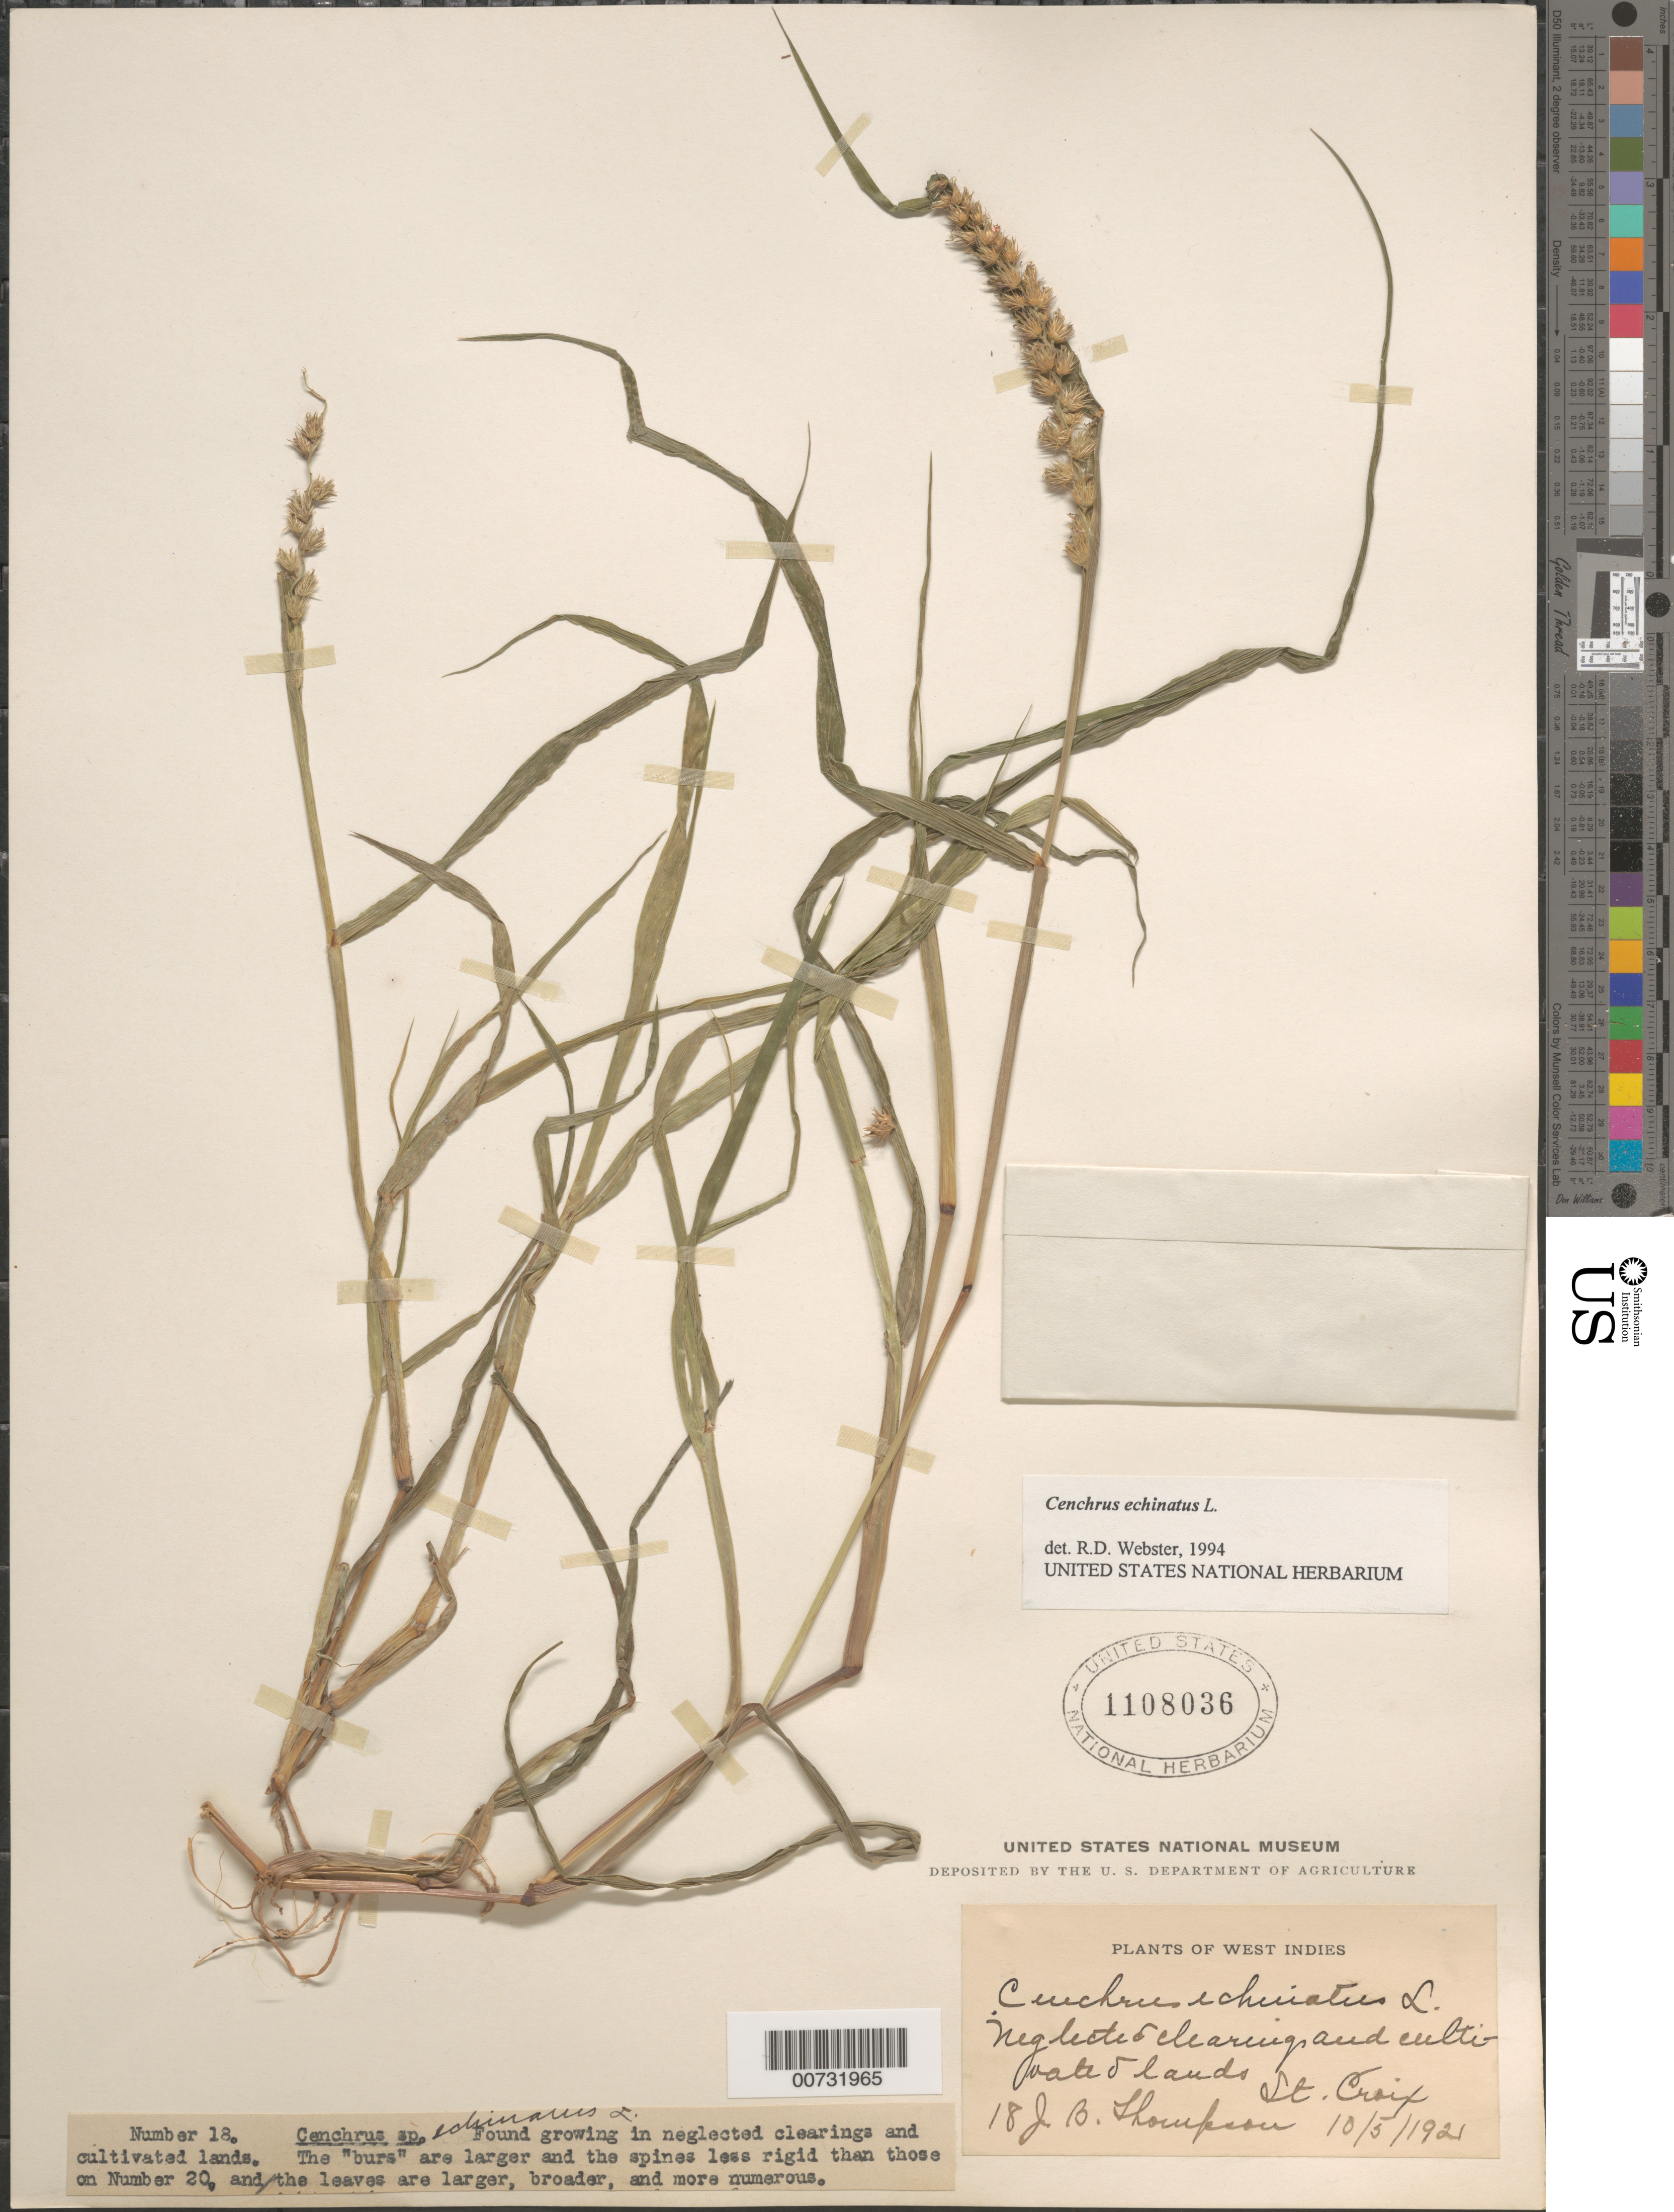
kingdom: Plantae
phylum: Tracheophyta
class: Liliopsida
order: Poales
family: Poaceae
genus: Cenchrus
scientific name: Cenchrus echinatus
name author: L.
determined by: Webster, Robert D.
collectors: J. B. Thompson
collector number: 18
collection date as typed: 05 Oct 1921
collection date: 1921-10-05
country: U.S. Virgin Islands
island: St. Croix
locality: St. Croix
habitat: Neglected clearings and cultivated lands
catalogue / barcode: US 1108036